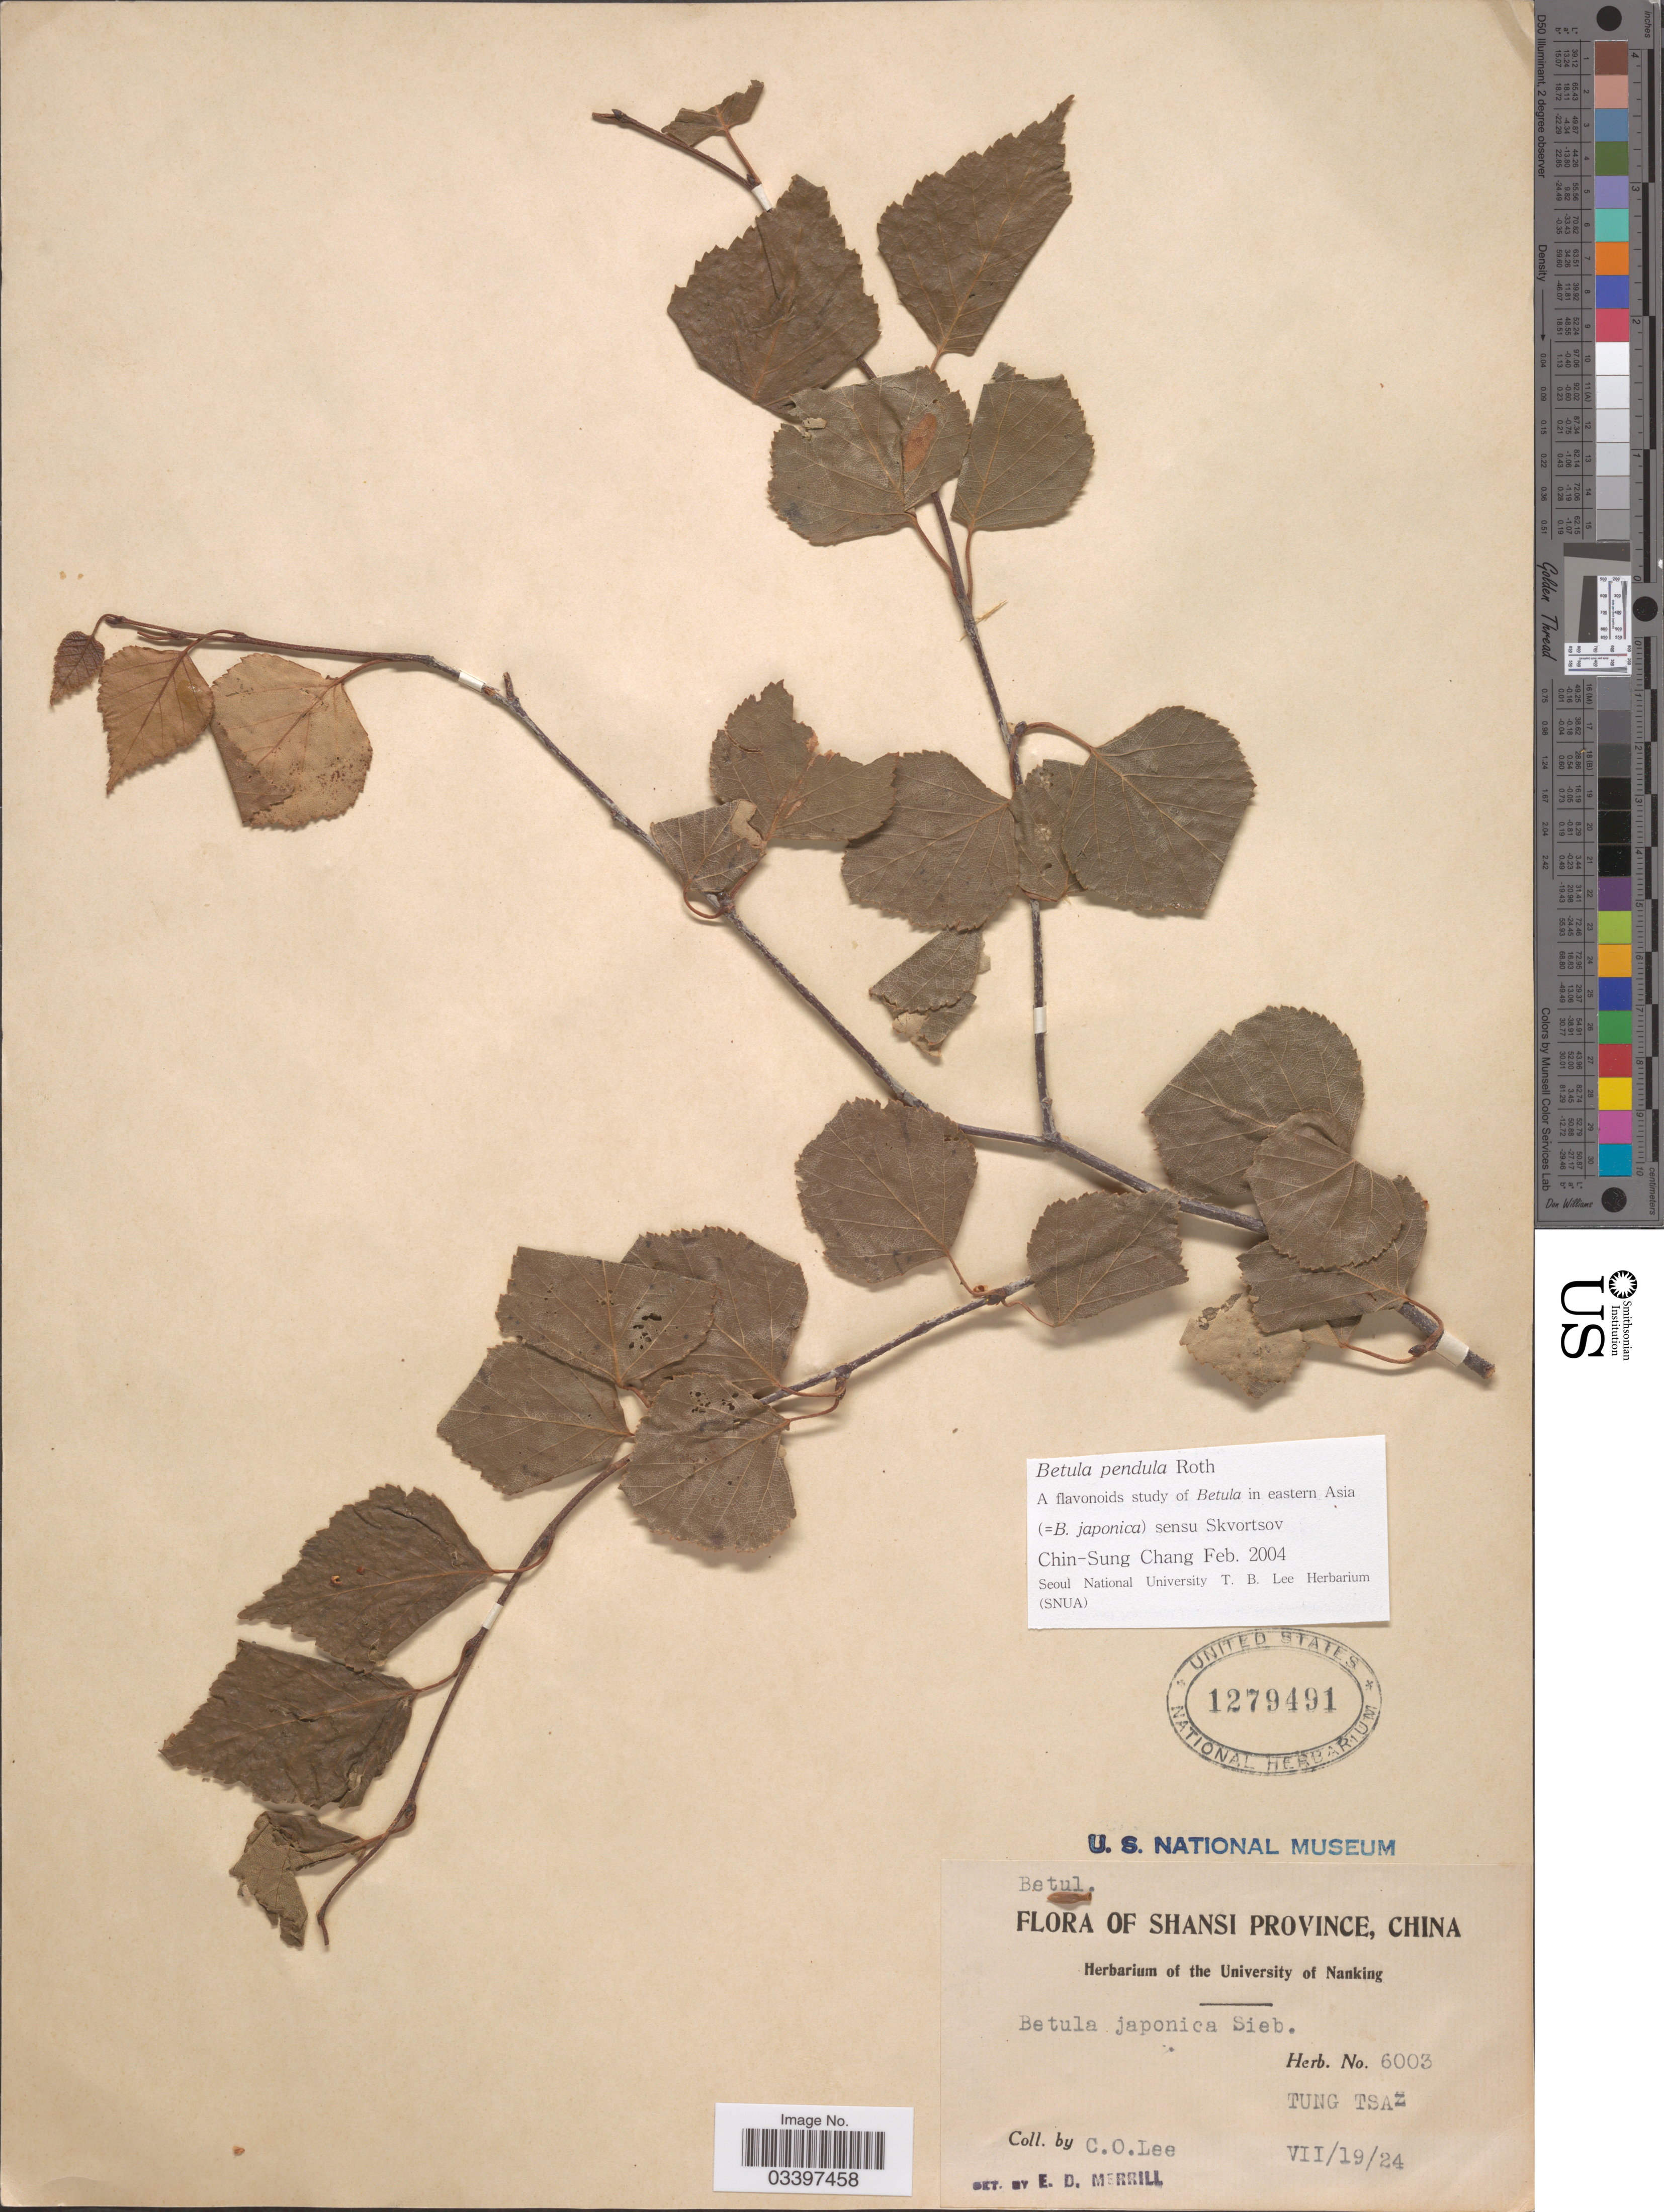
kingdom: Plantae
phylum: Tracheophyta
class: Magnoliopsida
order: Fagales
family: Betulaceae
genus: Betula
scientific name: Betula pendula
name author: Roth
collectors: C. Lee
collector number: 6003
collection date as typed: Transcribed d/m/y: 19/7/24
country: China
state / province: Shanxi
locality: Shansi Province. Tung Tsa.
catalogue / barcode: US 1279491